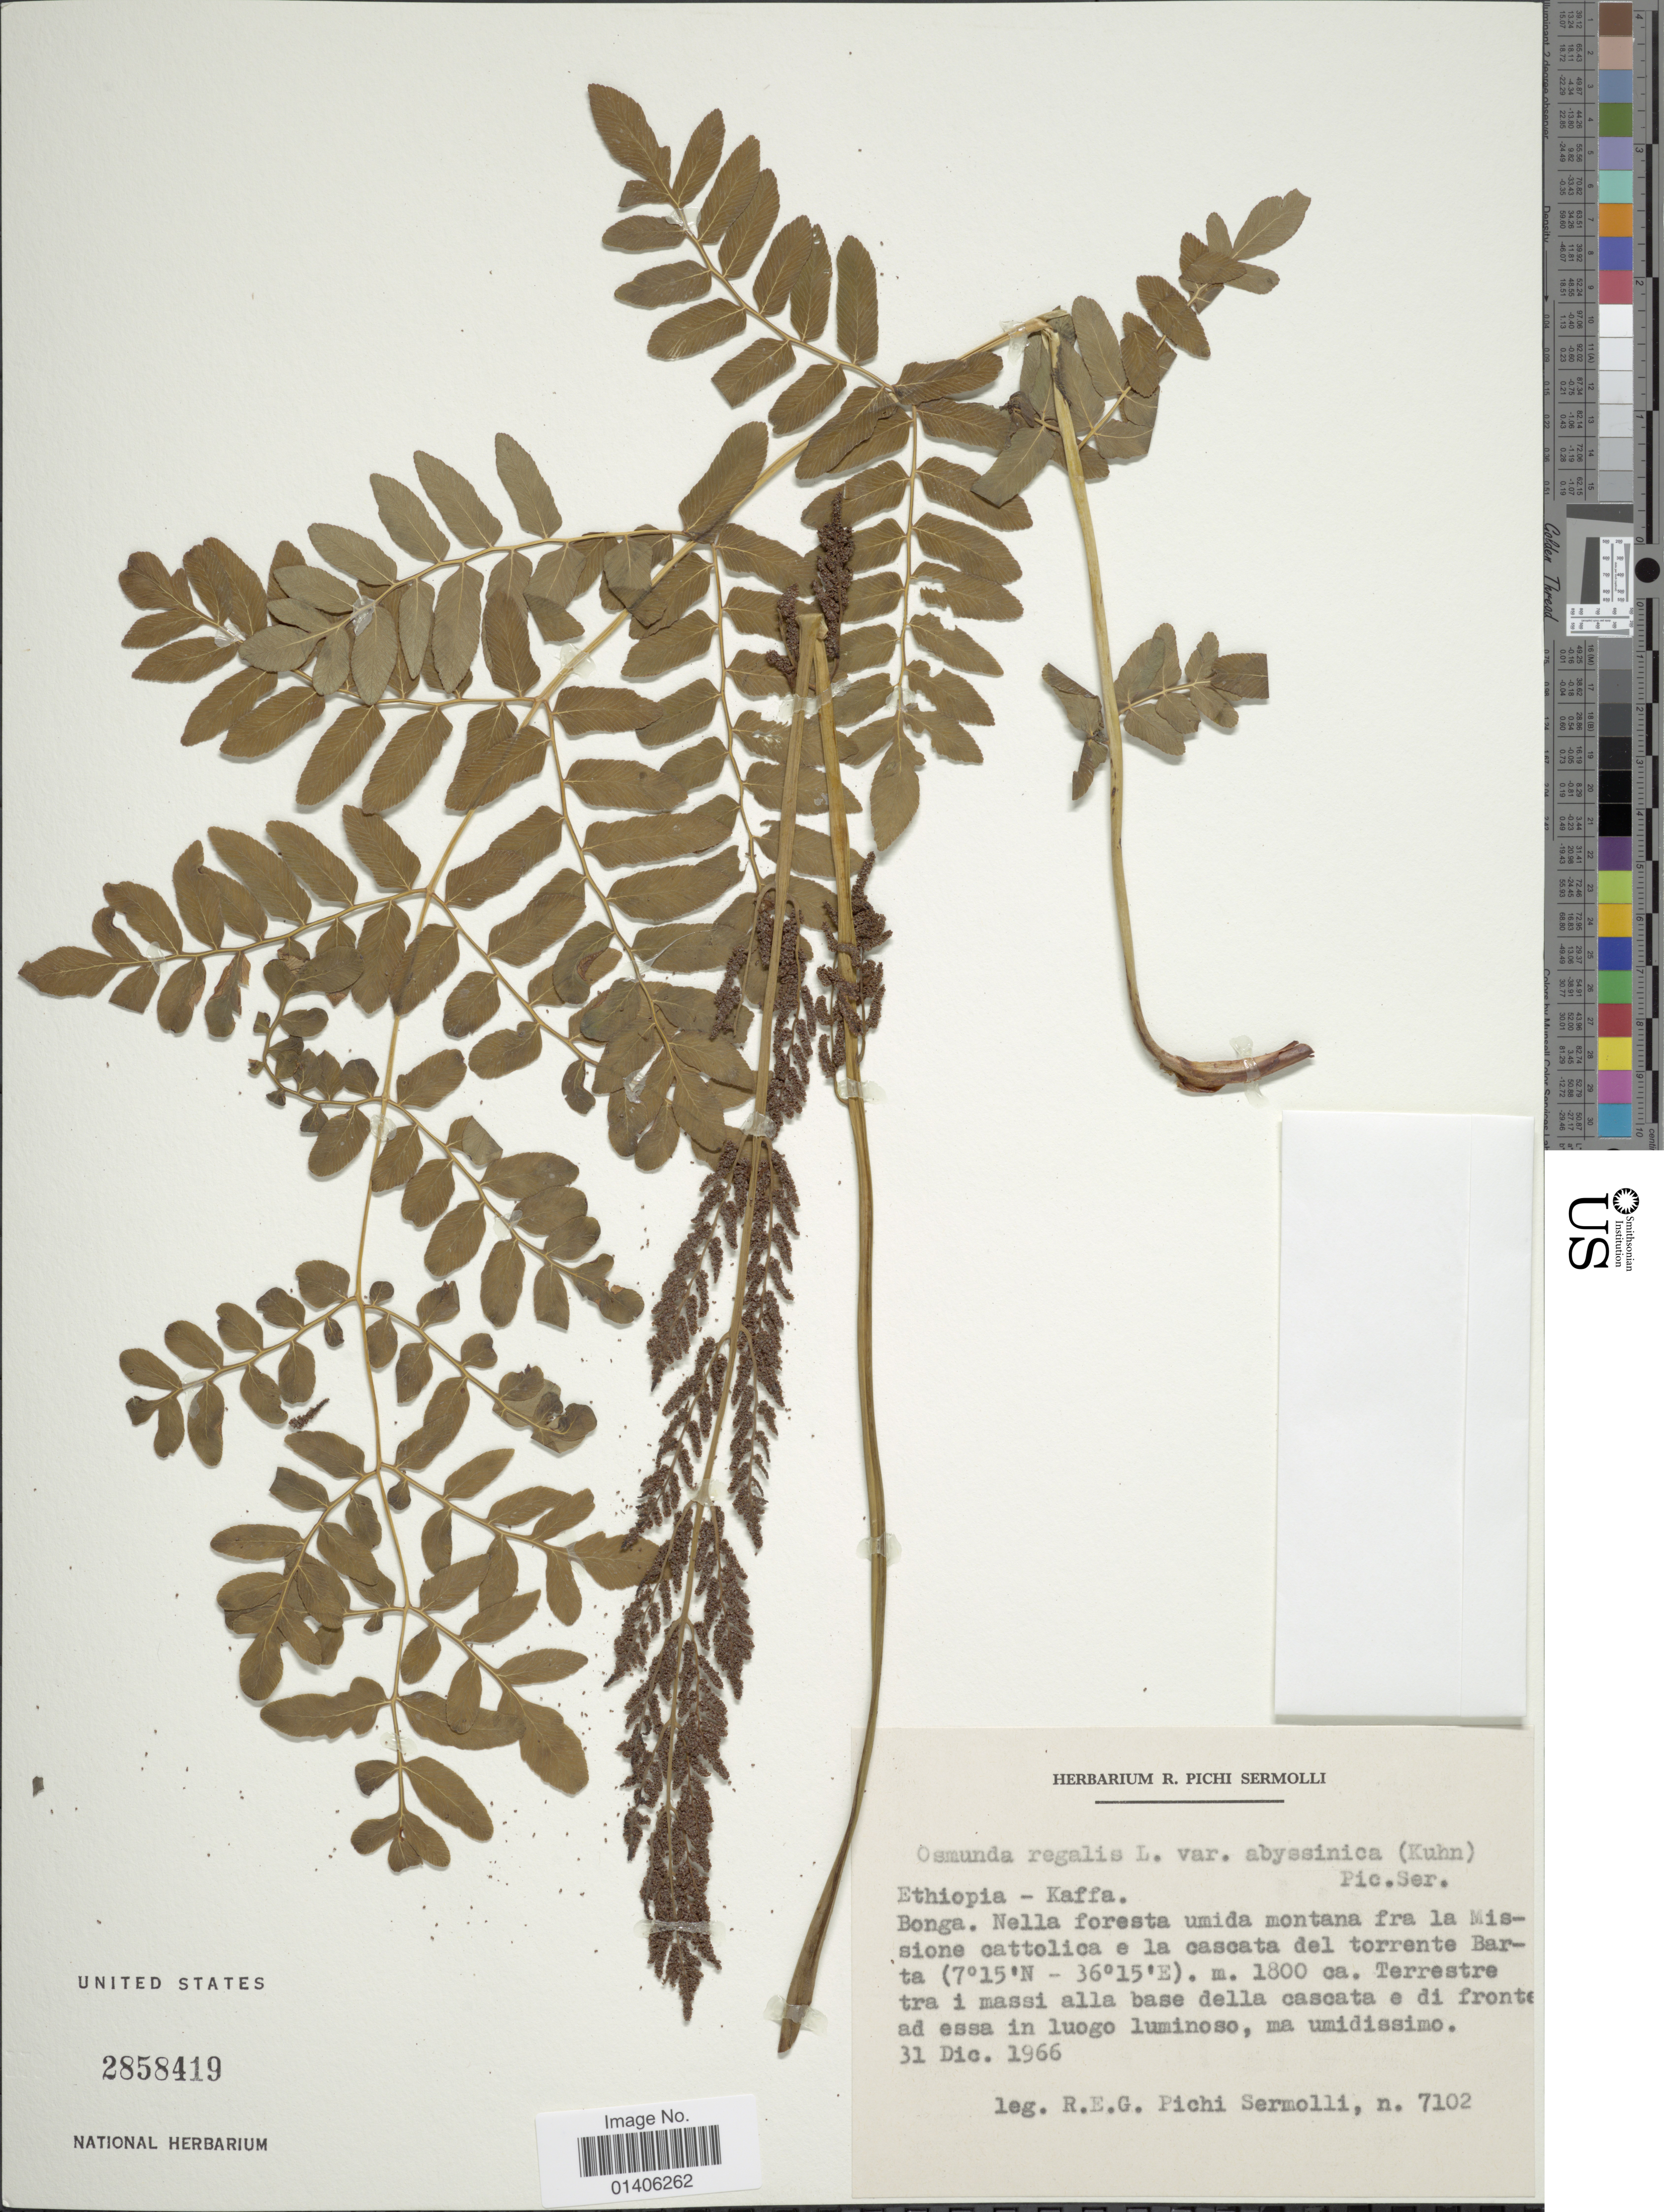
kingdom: Plantae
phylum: Tracheophyta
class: Polypodiopsida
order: Osmundales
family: Osmundaceae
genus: Osmunda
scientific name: Osmunda regalis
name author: L.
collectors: R. E. Pichi-Sermolli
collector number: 7102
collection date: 1966-12-31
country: Ethiopia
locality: Kaffa, Bonga. Nella foresta umida montana fra la Missione cattolica e la cascata del torrente Barta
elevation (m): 1800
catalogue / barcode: US 2858419